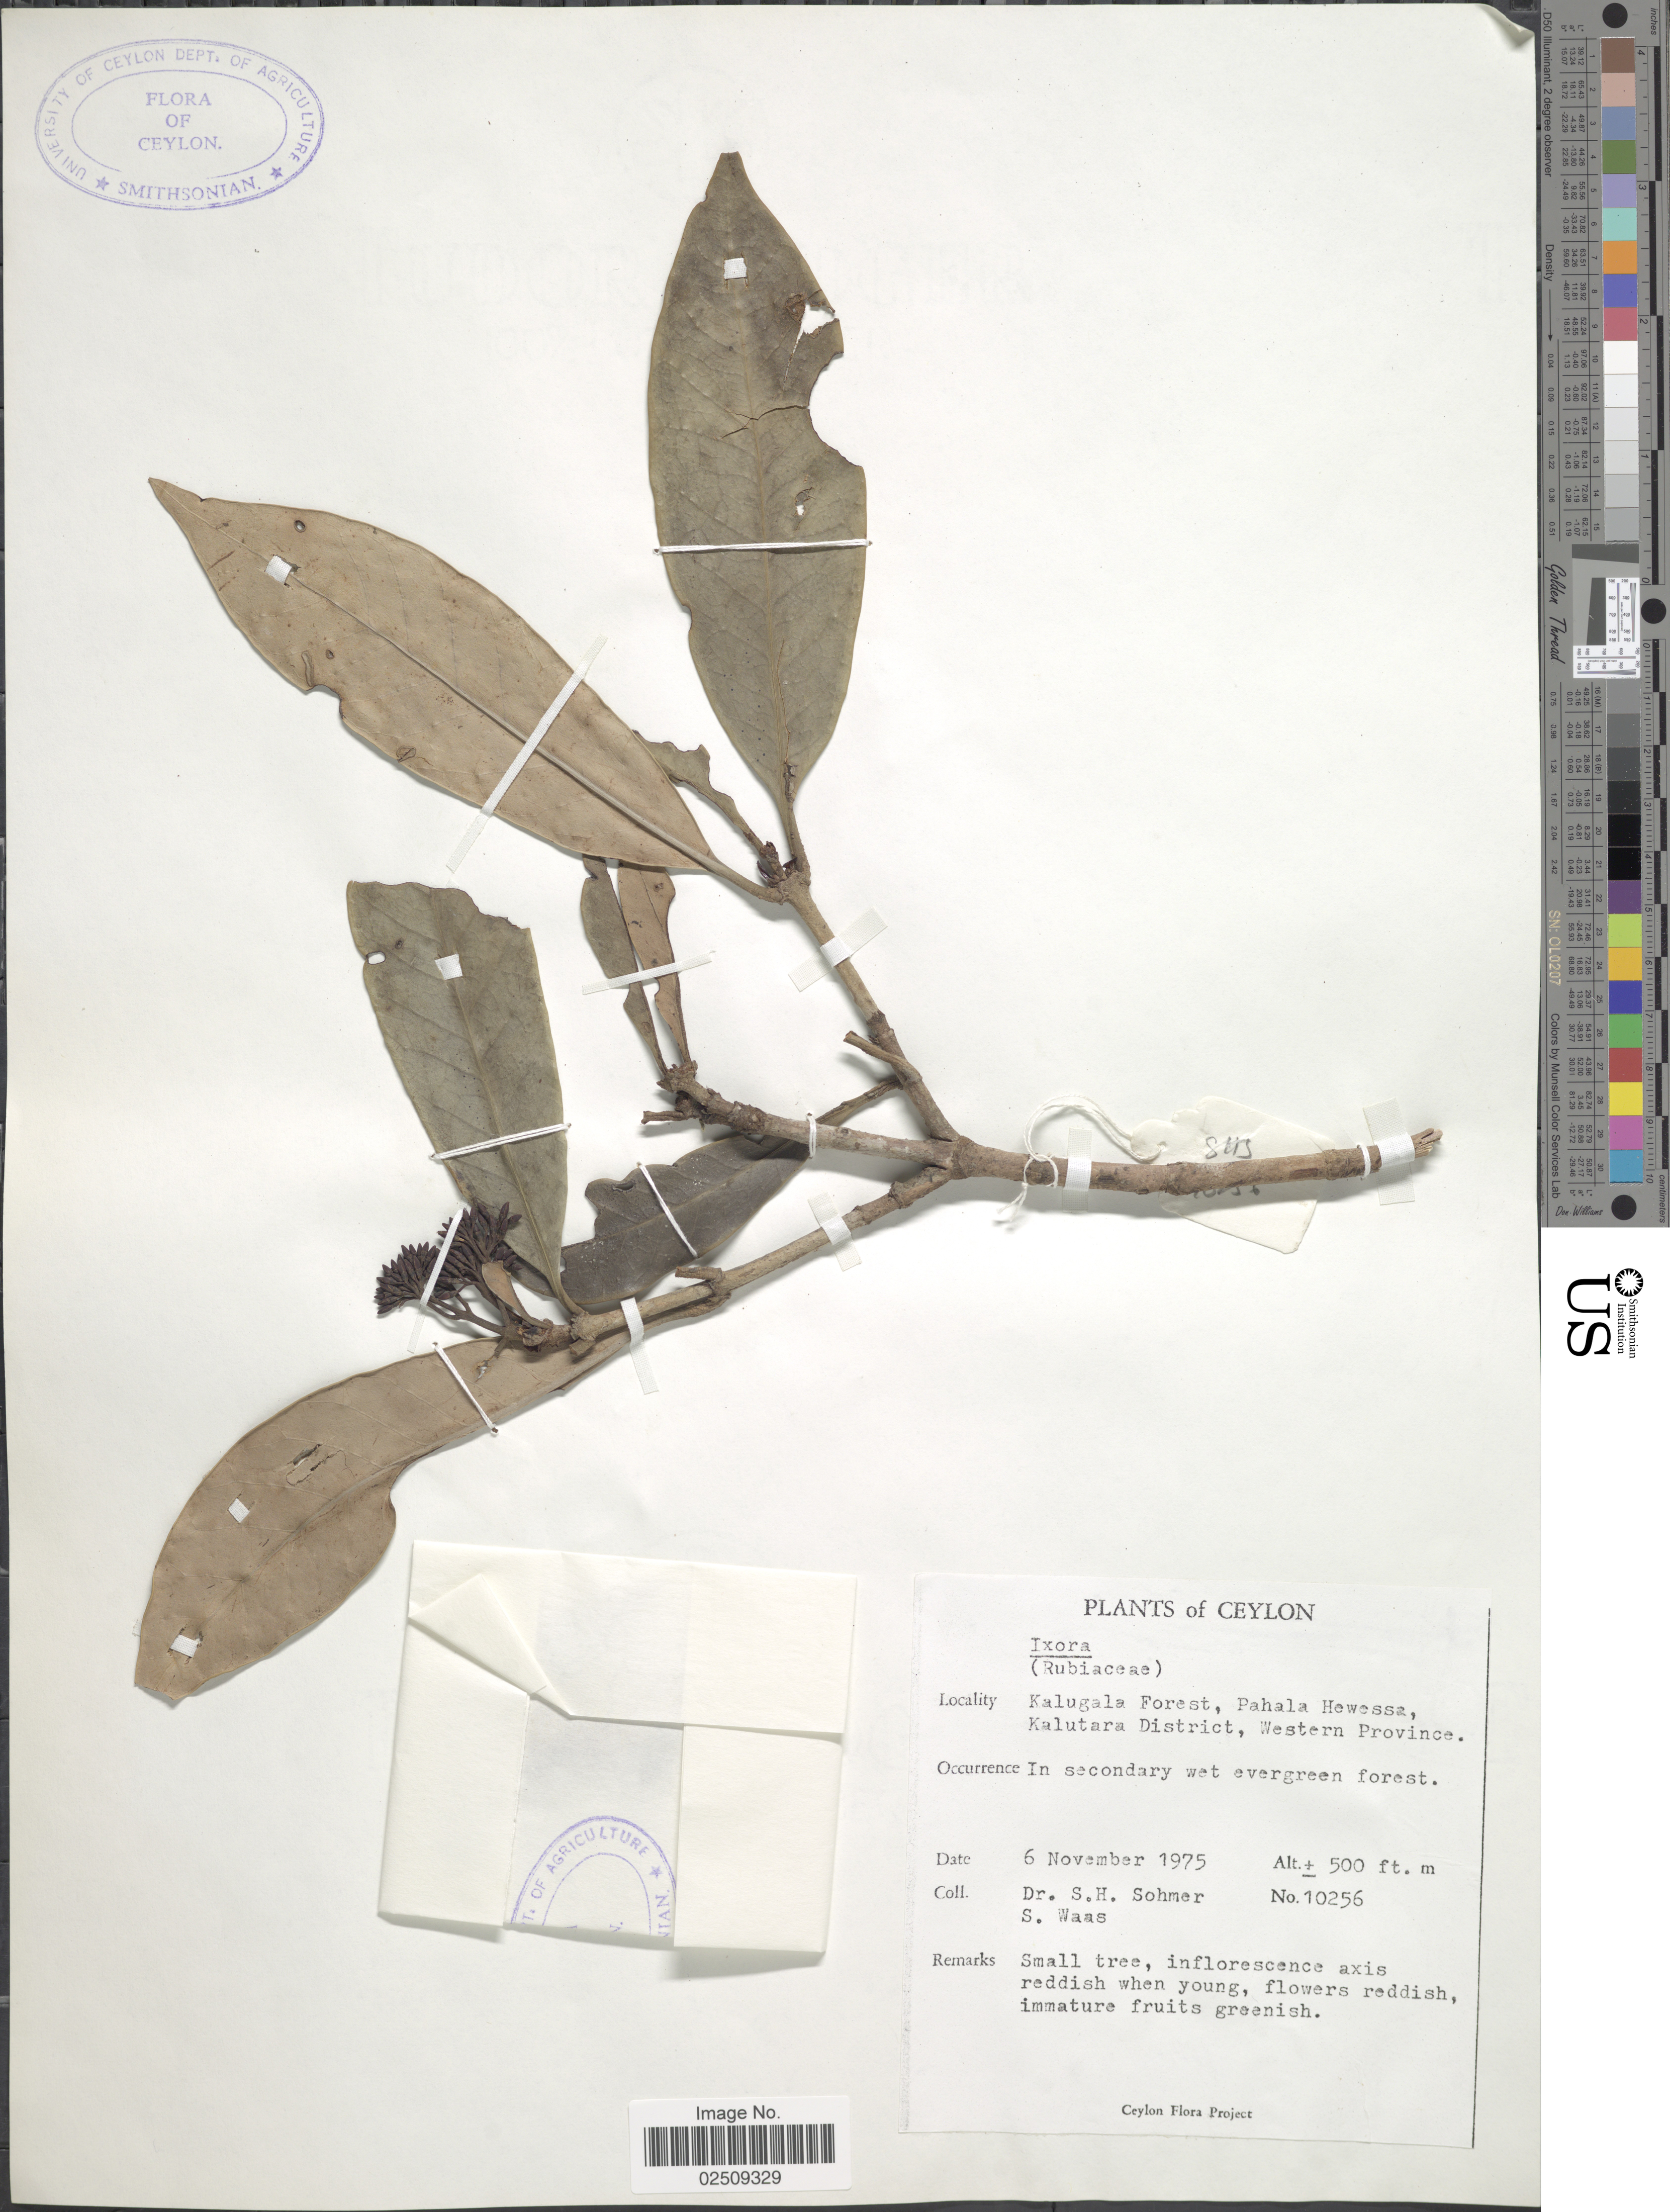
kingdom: Plantae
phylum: Tracheophyta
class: Magnoliopsida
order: Gentianales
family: Rubiaceae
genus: Ixora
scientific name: Ixora sp.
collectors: S. H. Sohmer & S. Waas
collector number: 10256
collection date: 1975-11-06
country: Sri Lanka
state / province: Western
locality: Ceylon. Kalugala Forest, Pahala Hewessa, Kalutara District.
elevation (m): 152